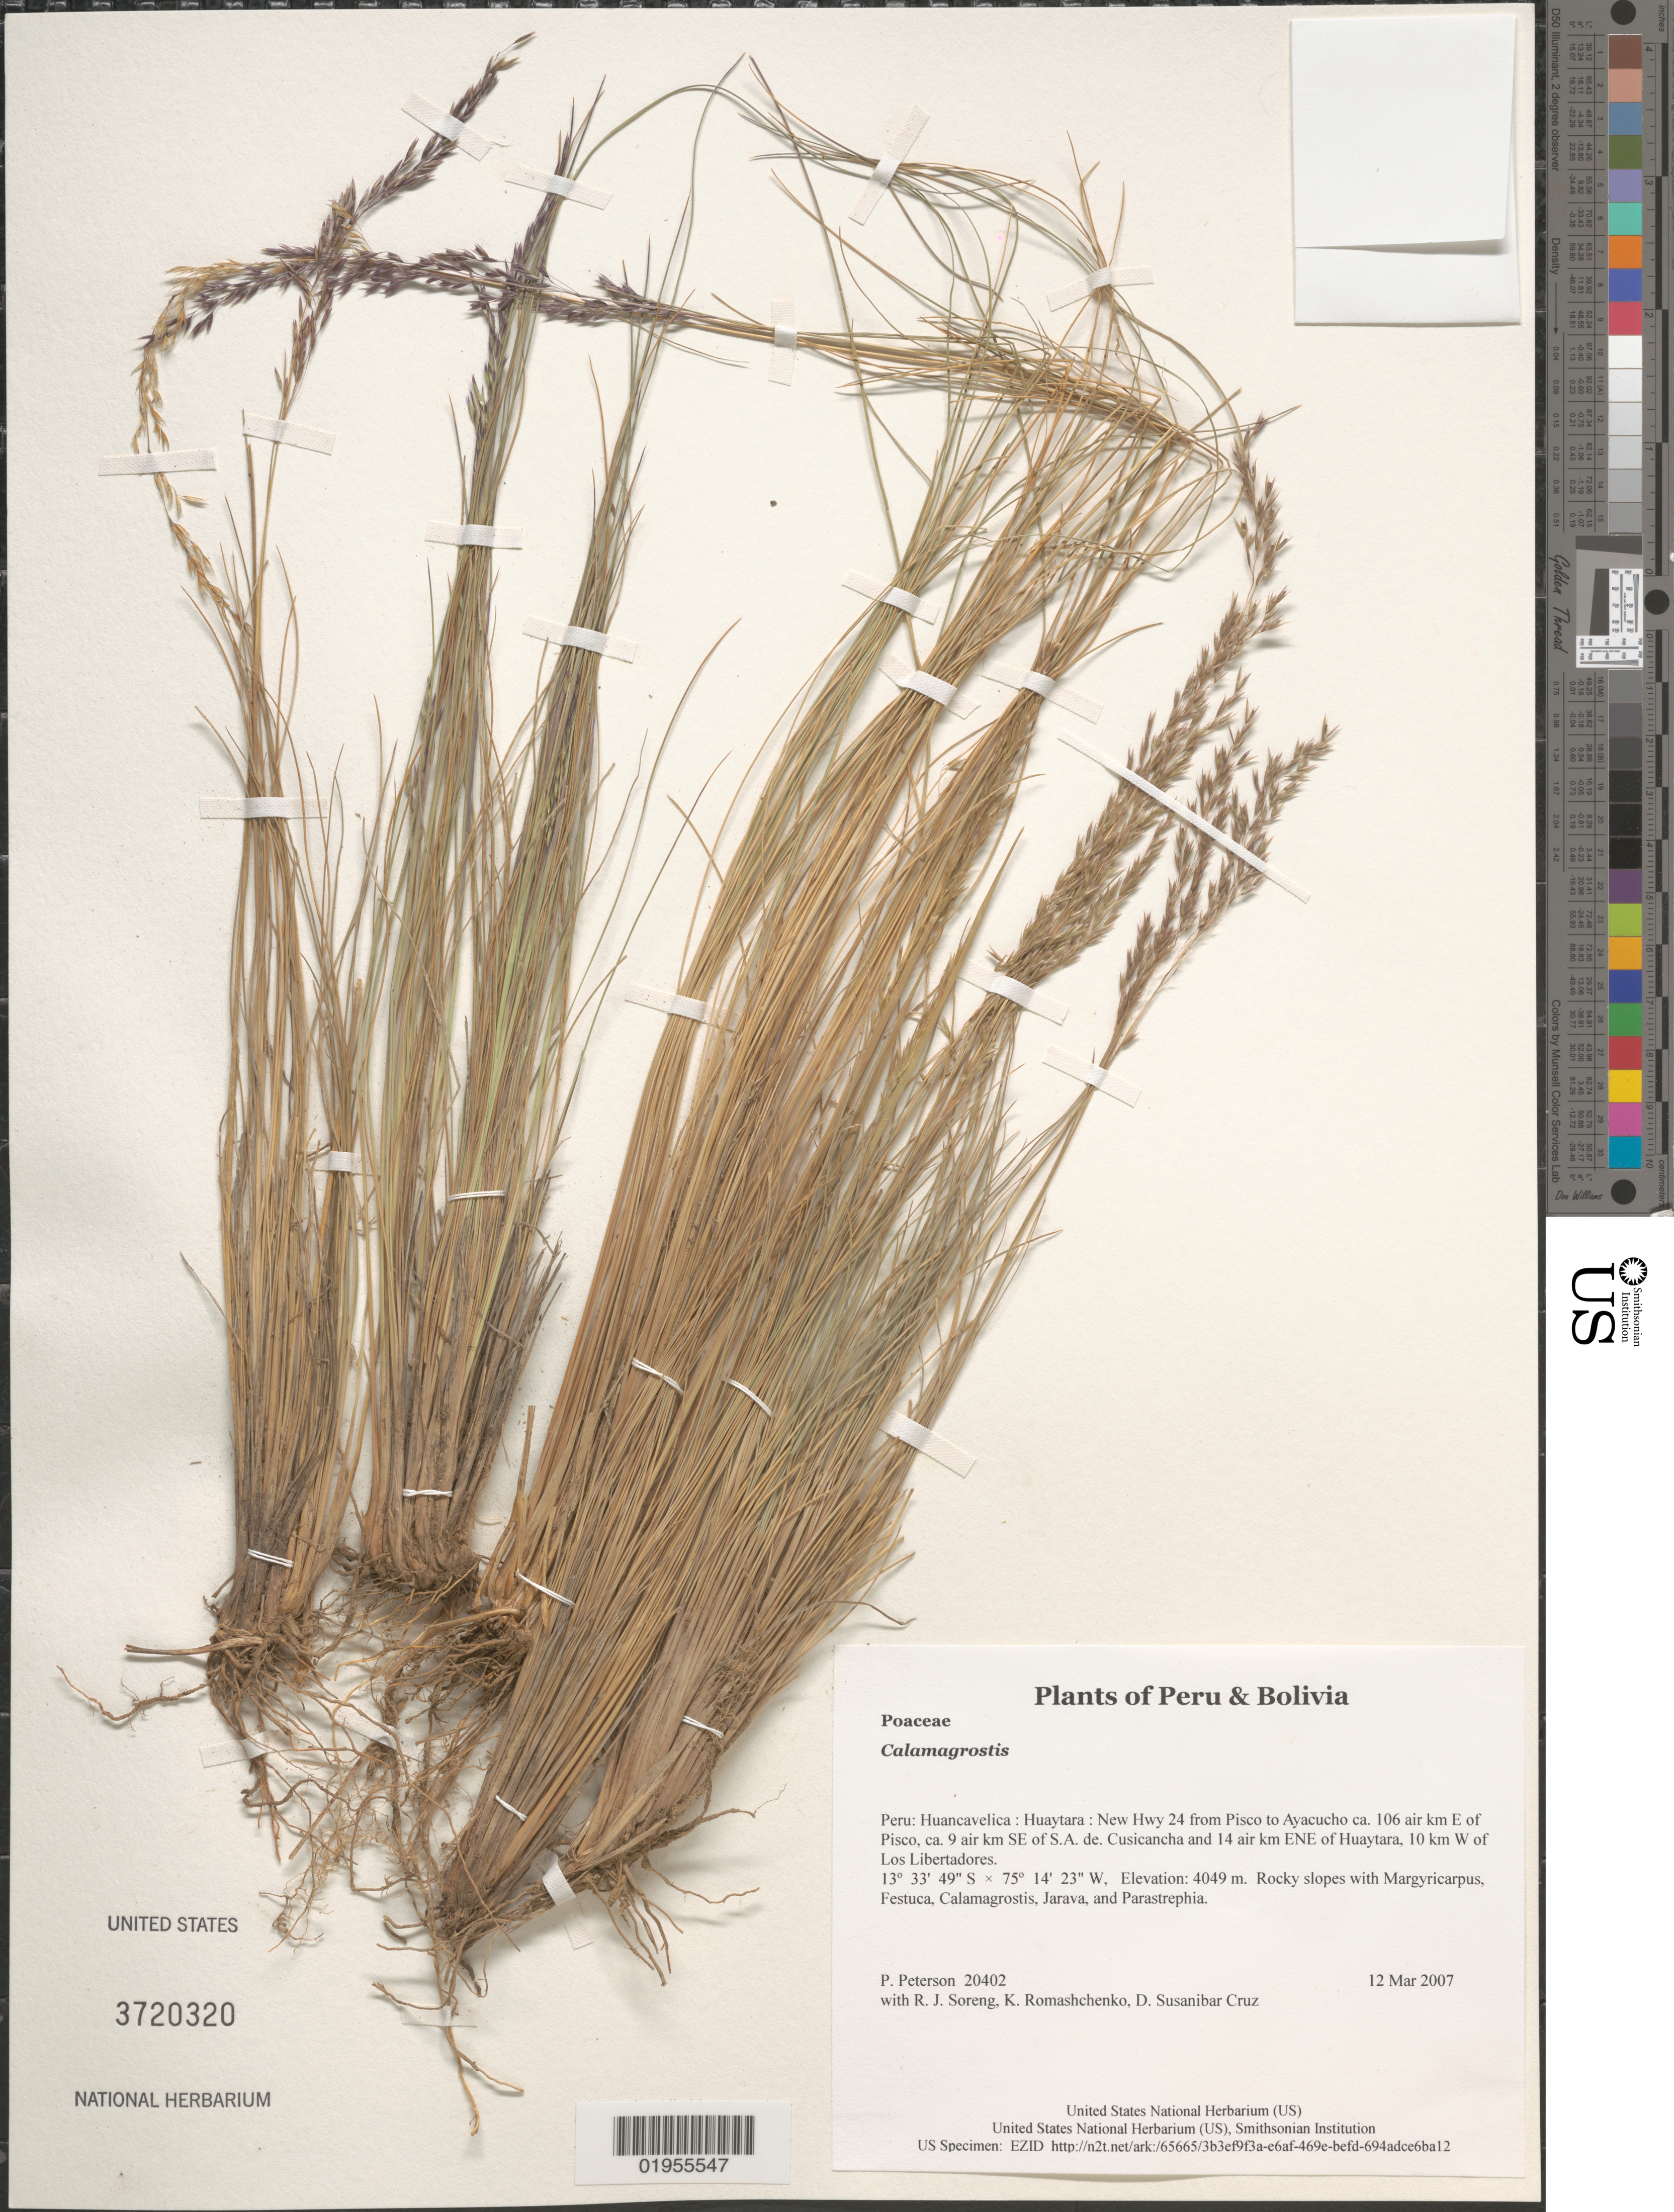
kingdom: Plantae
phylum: Tracheophyta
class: Liliopsida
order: Poales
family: Poaceae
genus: Calamagrostis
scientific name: Calamagrostis sp.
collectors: P. M. Peterson, R. J. Soreng, K. Romashchenko & D. Susanibar Cruz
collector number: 20402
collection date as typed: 12 Mar 2007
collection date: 2007-03-12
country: Peru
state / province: Huancavelica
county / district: Huaytara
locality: New Hwy 24 from Pisco to Ayacucho ca. 106 air km E of Pisco, ca. 9 air km SE of S.A. de. Cusicancha and 14 air km ENE of Huaytara, 10 km W of Los Libertadores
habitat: Rocky slopes with Margyricarpus, Festuca, Calamagrostis, Jarava, and Parastrephia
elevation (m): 4049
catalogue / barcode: US 3720320